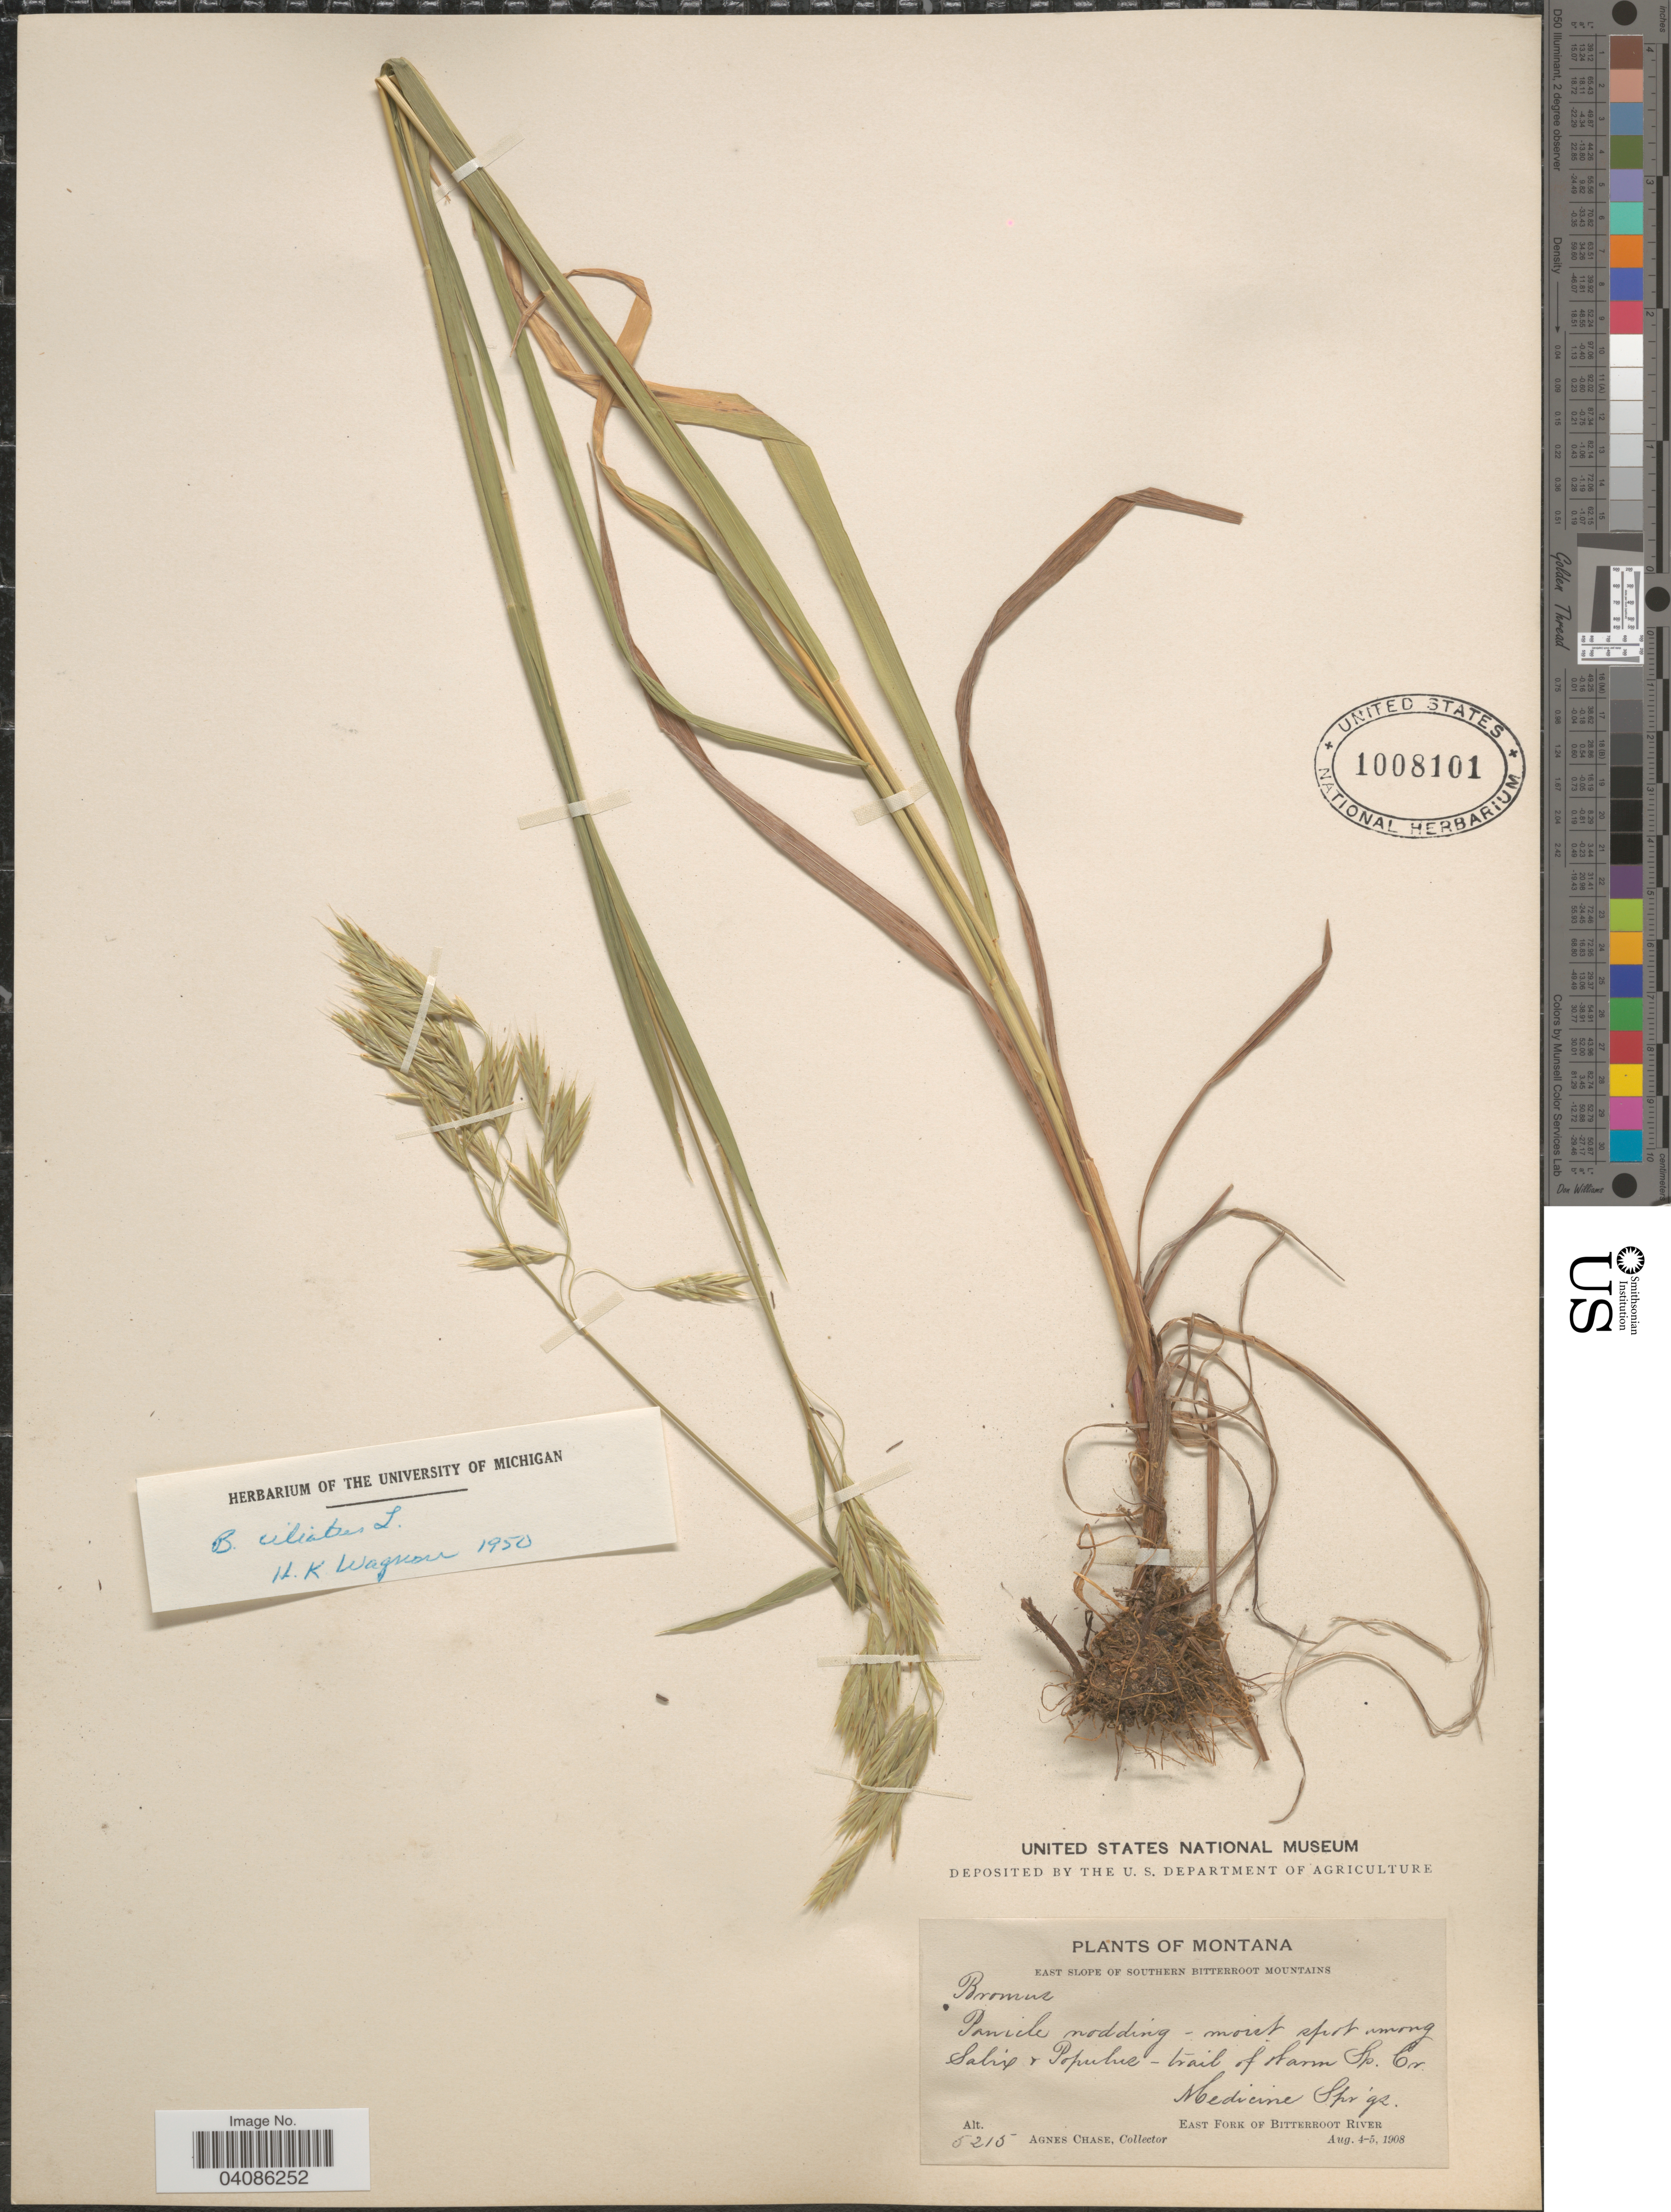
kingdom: Plantae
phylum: Tracheophyta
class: Liliopsida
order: Poales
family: Poaceae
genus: Bromus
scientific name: Bromus texensis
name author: (Shear) Hitchc.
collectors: A. Chase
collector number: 5215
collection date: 1908-08-04/1908-08-05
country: United States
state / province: Montana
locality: East slope of Southern Bitterroot Mountains. Trail of Warm Sp. Cr. Medicine Spr'gs. East Fork of Bitterroot River.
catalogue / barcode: US 1008101